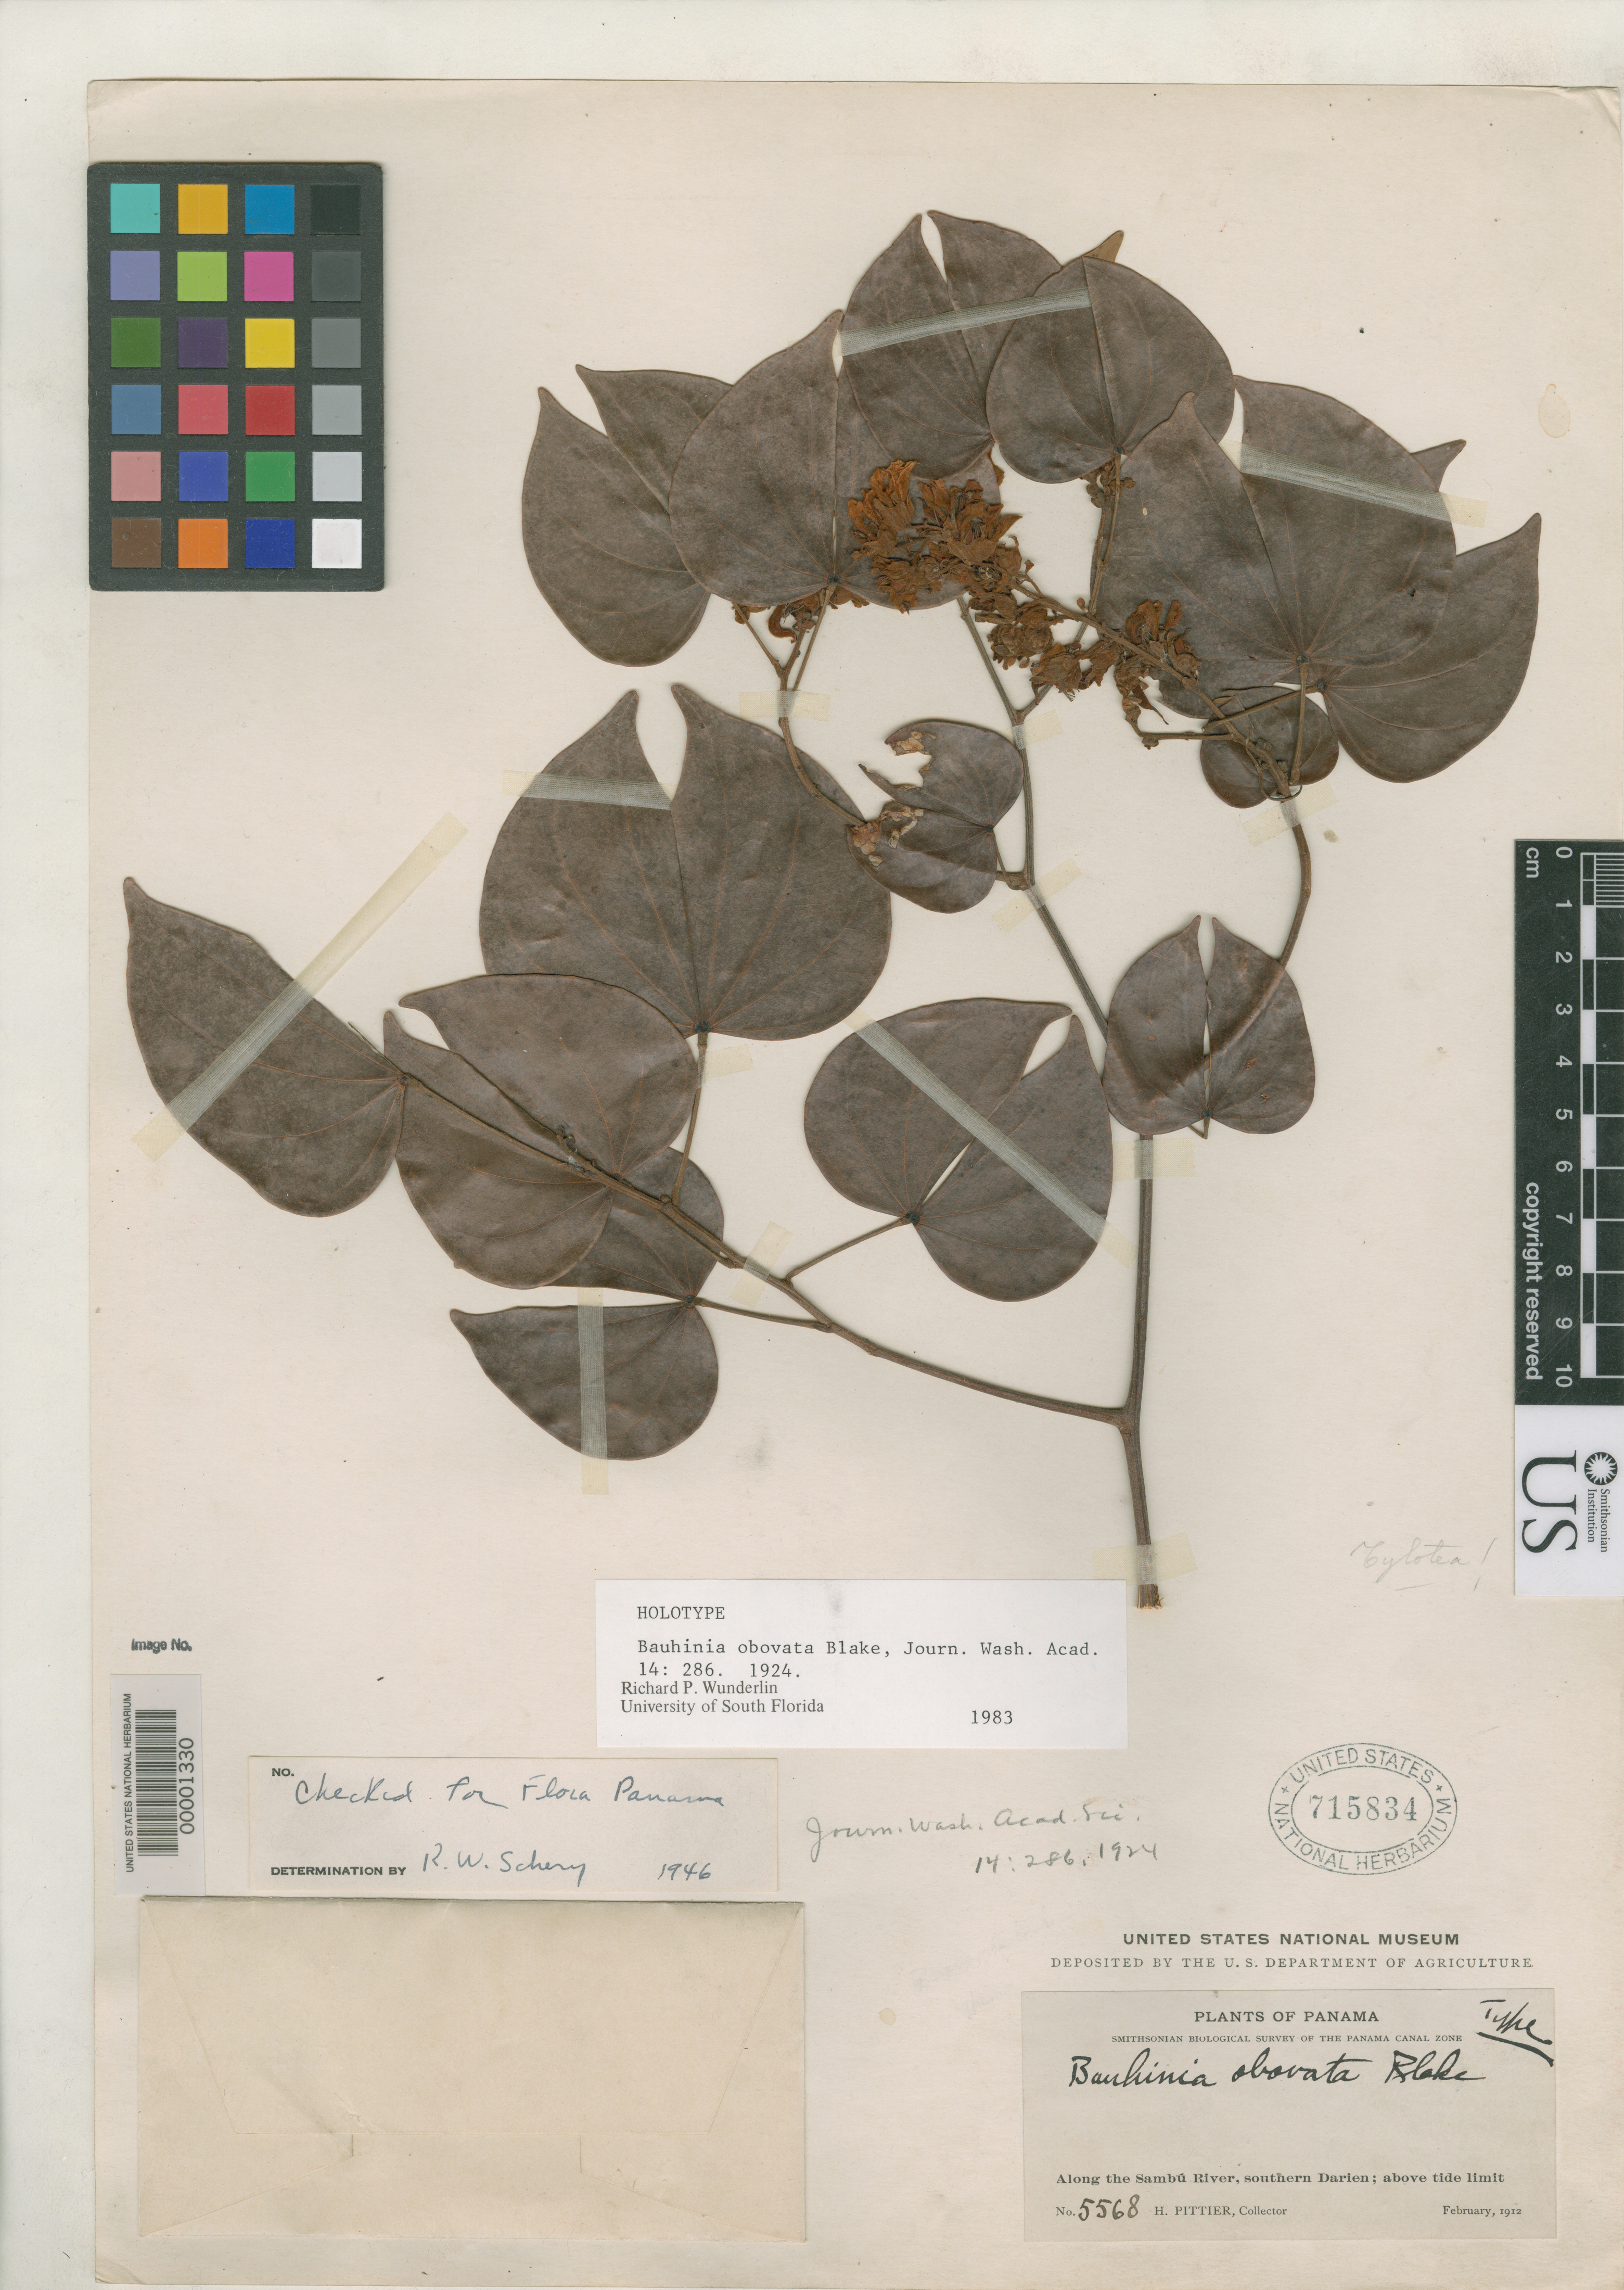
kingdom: Plantae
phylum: Tracheophyta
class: Magnoliopsida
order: Fabales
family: Fabaceae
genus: Bauhinia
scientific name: Bauhinia obovata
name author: S.F. Blake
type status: Holotype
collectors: H. F. Pittier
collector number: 5568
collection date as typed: Feb 1912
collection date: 1912-02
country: Panama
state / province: Darién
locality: Along the Sambú River, southern Darien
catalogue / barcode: US 715834